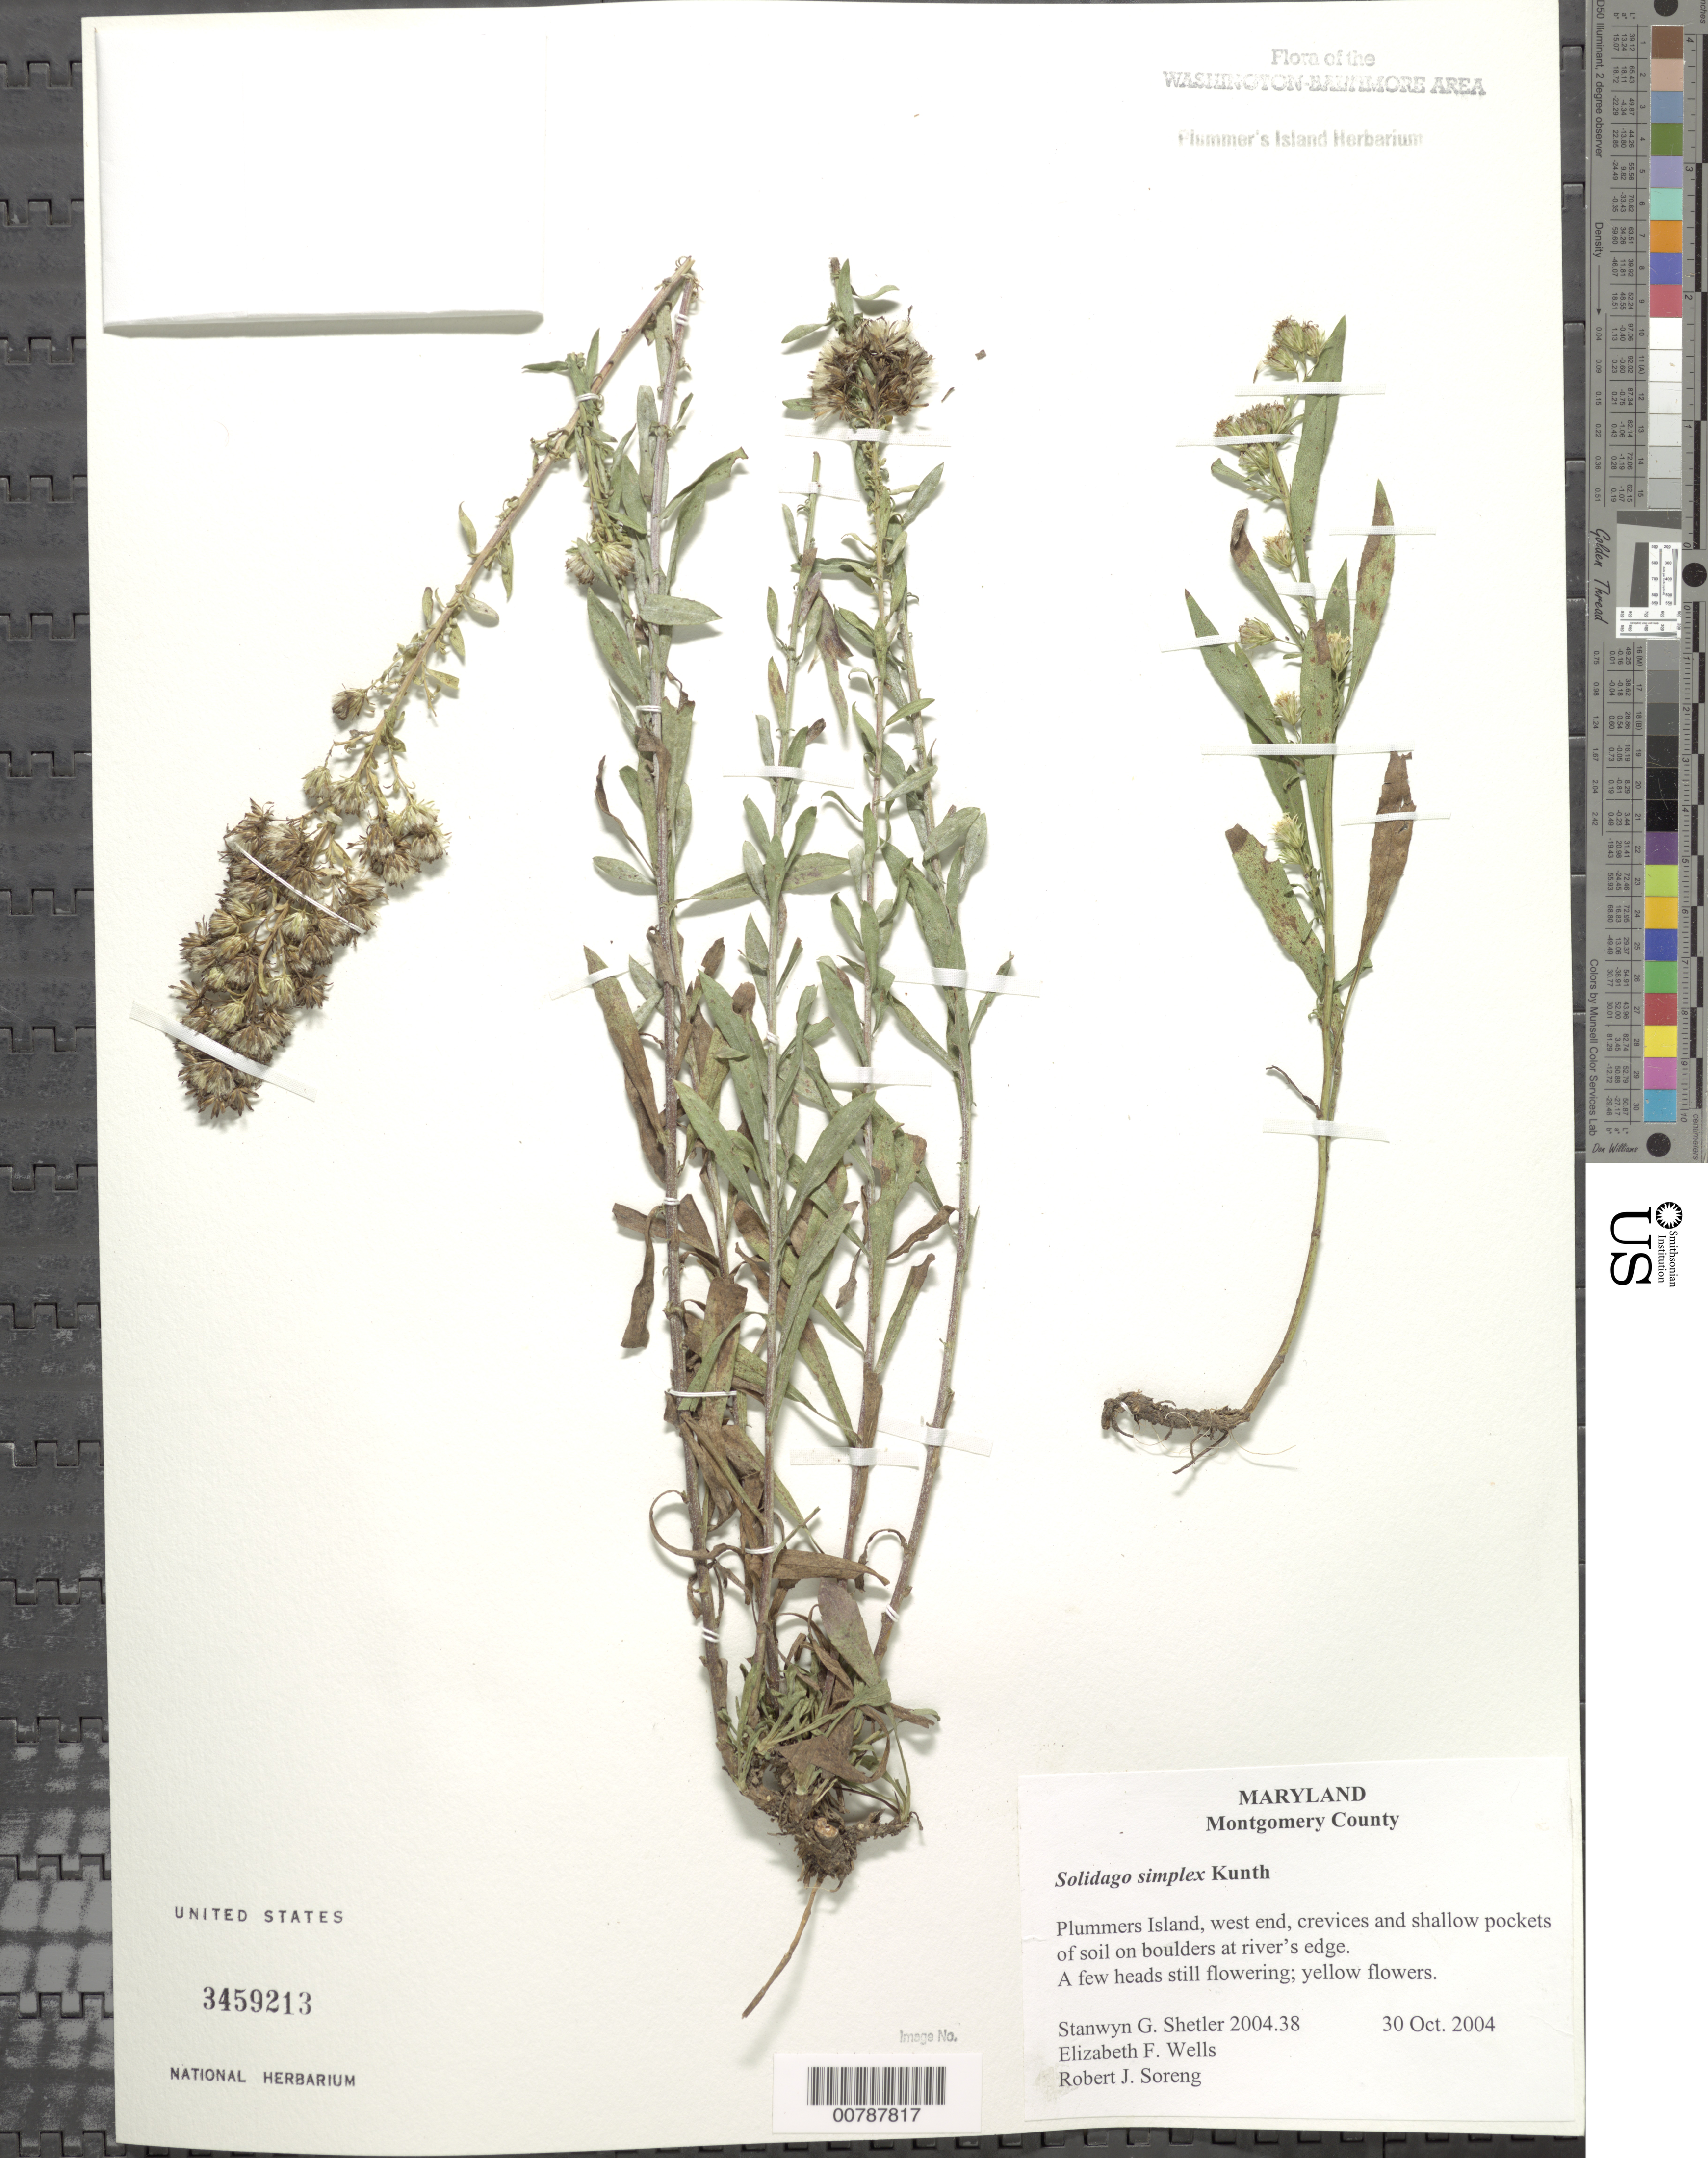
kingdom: Plantae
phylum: Tracheophyta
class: Magnoliopsida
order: Asterales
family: Asteraceae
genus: Solidago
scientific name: Solidago simplex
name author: Kunth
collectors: S. Shetler, E. F. Wells & R. J. Soreng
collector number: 2004.38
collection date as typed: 30 Oct 2004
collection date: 2004-10-30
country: United States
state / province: Maryland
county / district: Montgomery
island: Plummers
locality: Plummers island, west end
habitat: Crevices and shallow pockets of soil on boulders at river's edge.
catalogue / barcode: US 3459213